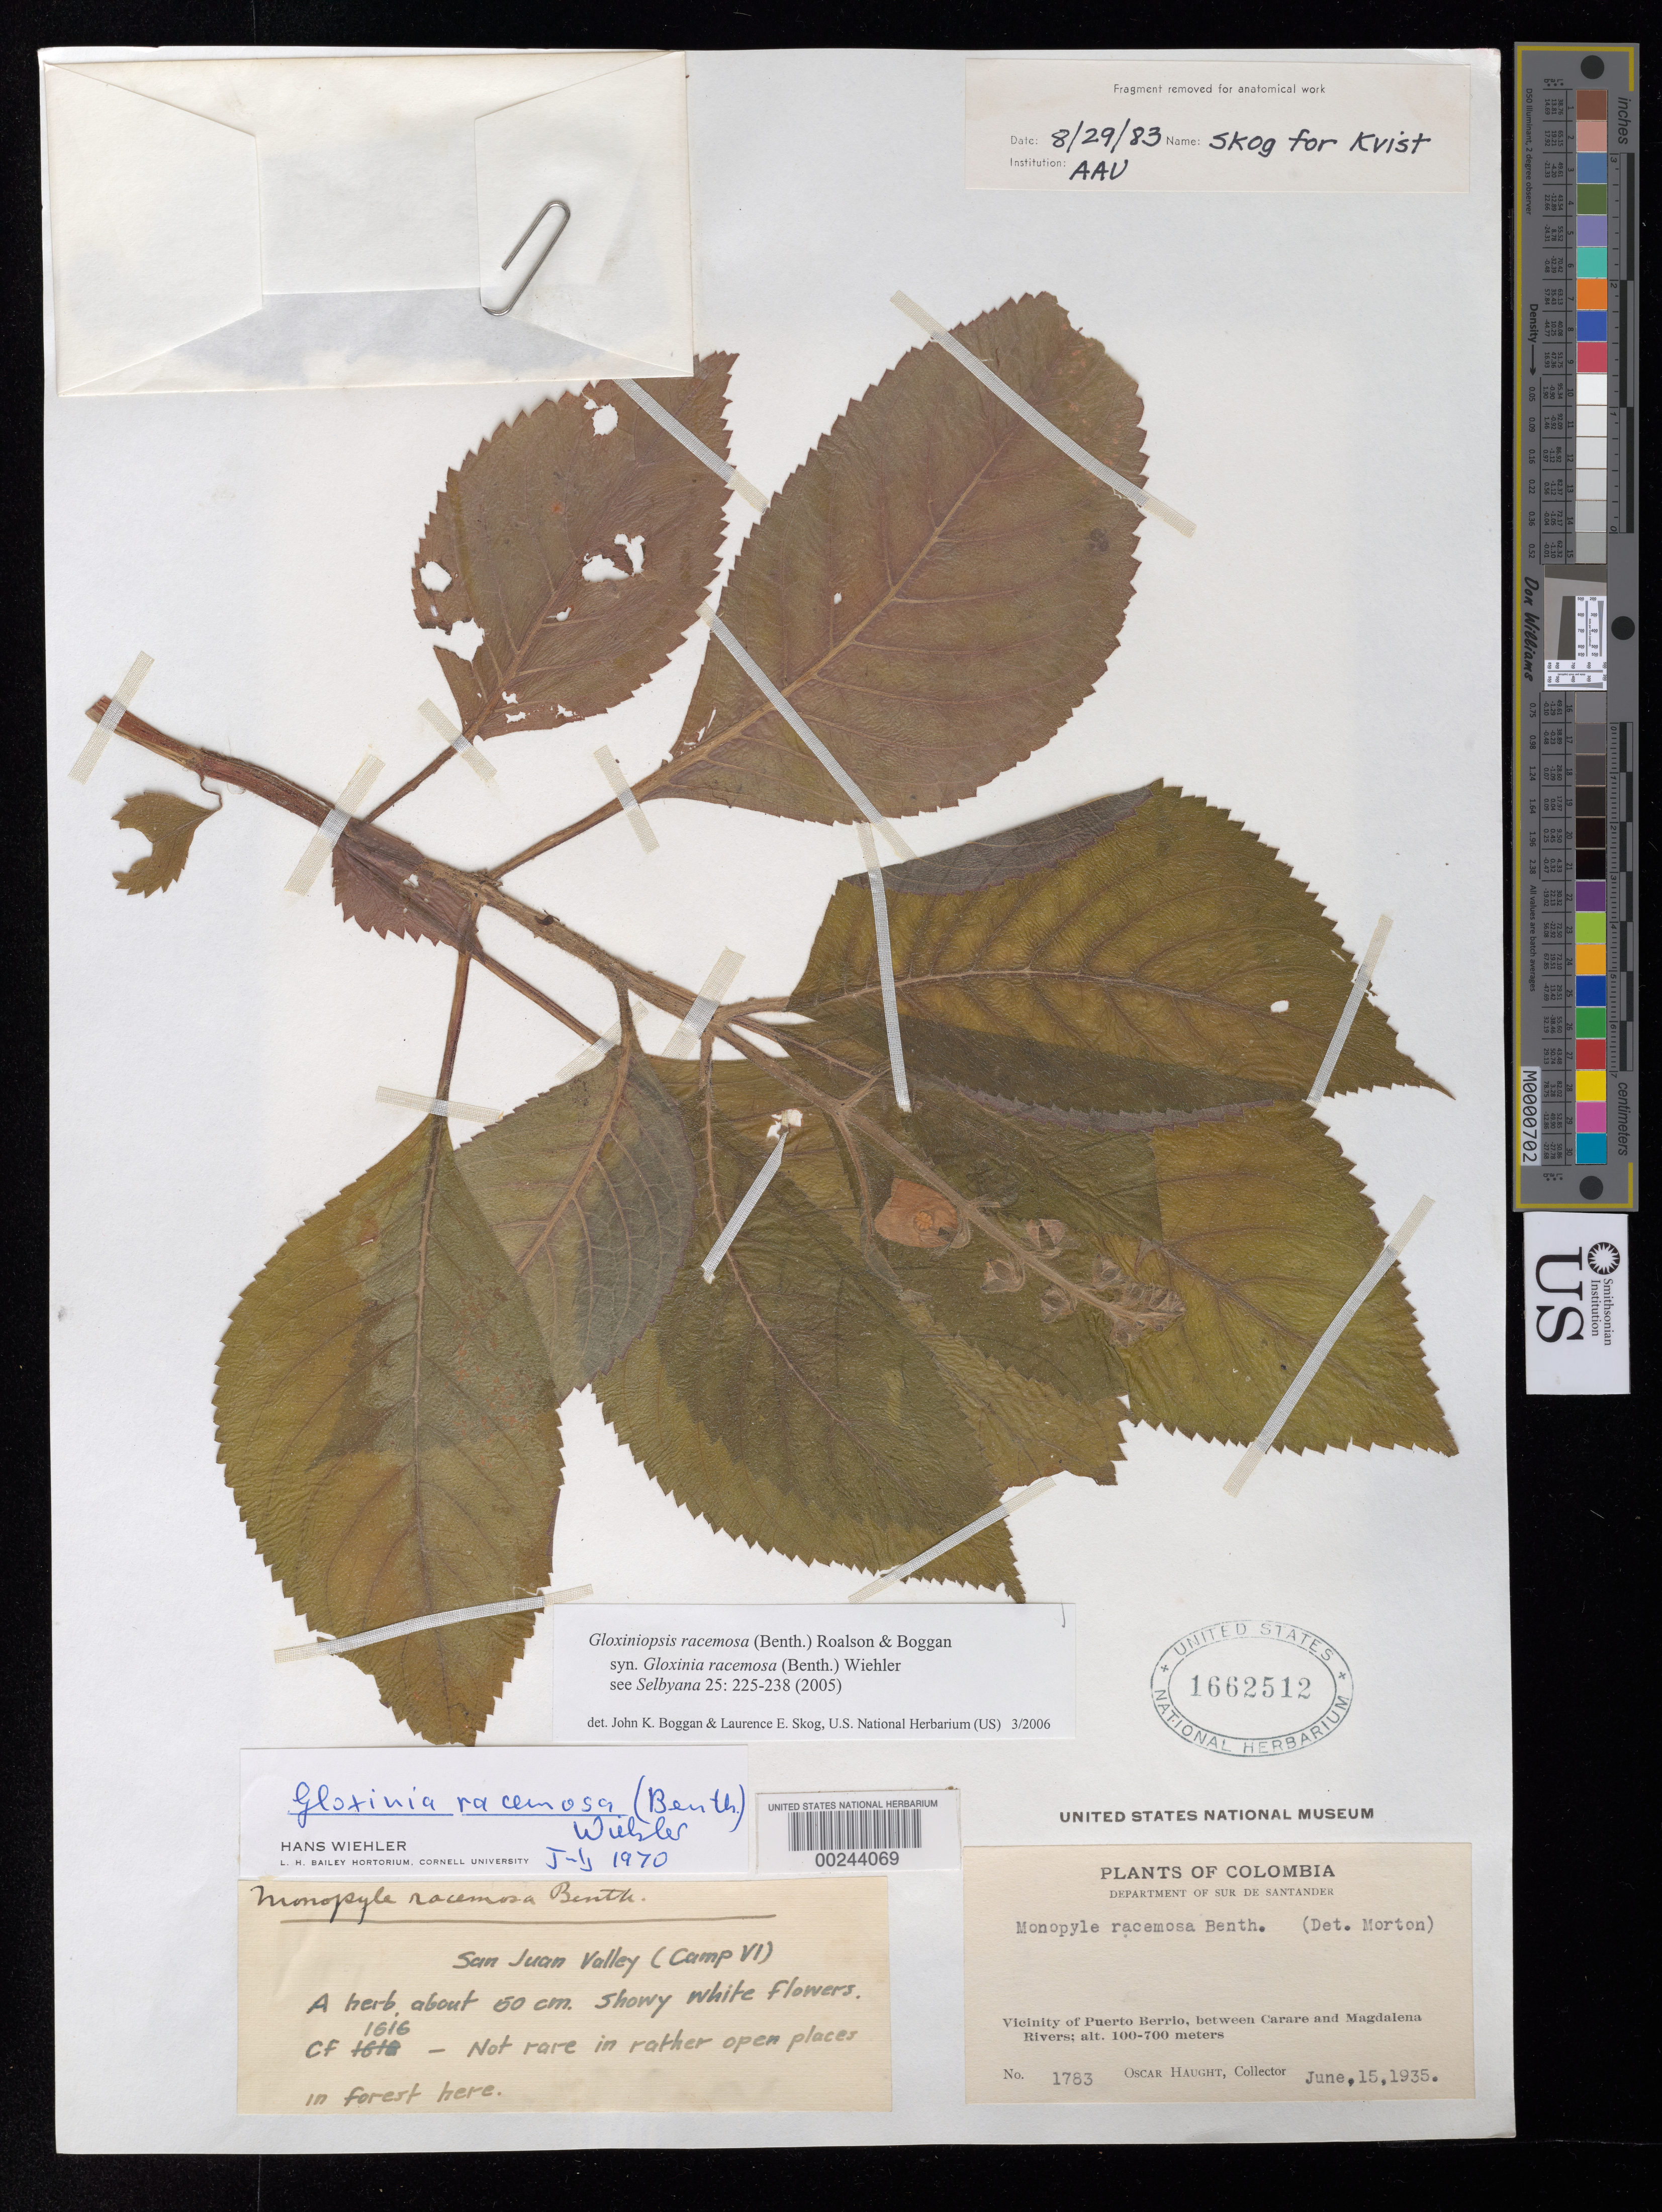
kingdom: Plantae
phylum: Tracheophyta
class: Magnoliopsida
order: Lamiales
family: Gesneriaceae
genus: Gloxiniopsis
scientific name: Gloxiniopsis racemosa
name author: (Benth.) Roalson & Boggan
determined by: Boggan, J. K.; Skog, L. E.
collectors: O. L. Haught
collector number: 1783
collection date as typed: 15 Jun 1935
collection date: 1935-06-15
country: Colombia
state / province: Santander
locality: Dept of Sur de Santander, vicinity of Puerto Berrio, between Carare and Magdalena Rivers, San Juan Valley (camp VI)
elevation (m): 100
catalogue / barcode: US 1662512